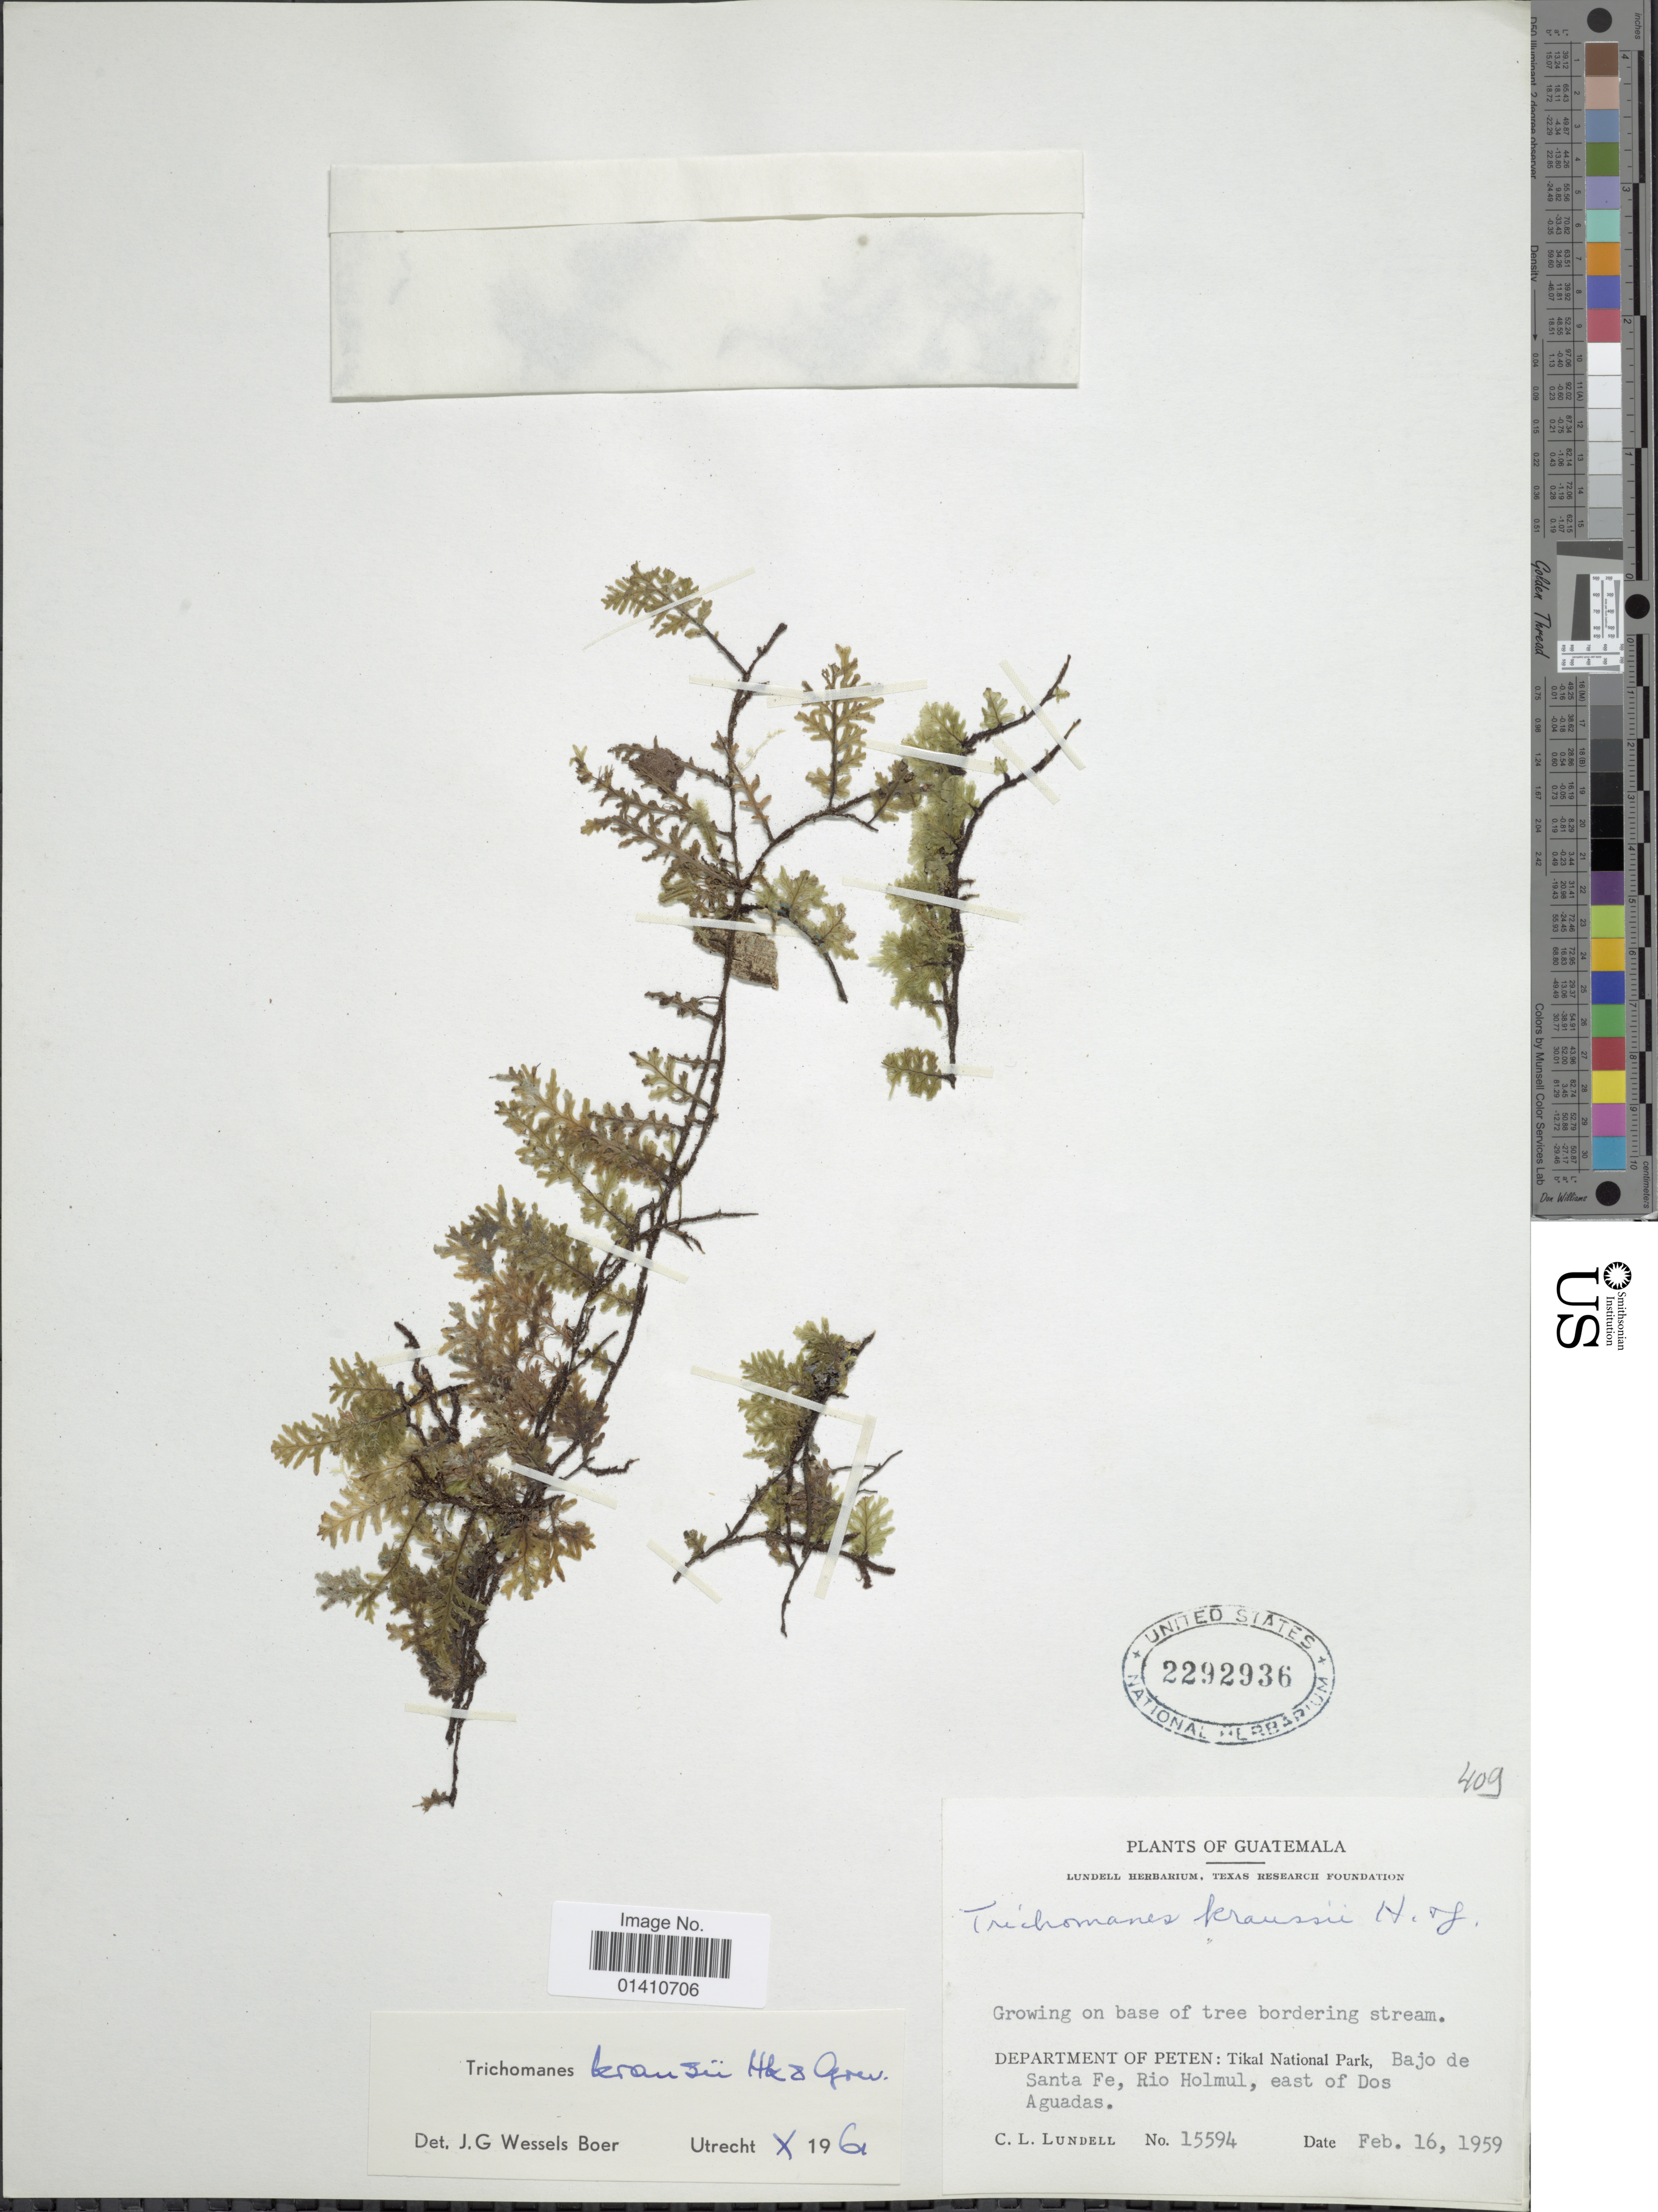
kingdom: Plantae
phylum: Tracheophyta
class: Polypodiopsida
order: Hymenophyllales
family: Hymenophyllaceae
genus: Didymoglossum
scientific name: Didymoglossum kraussii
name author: (Hook. & Grev.) C. Presl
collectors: C. L. Lundell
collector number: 15594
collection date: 1959-02-16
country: Guatemala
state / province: El Petén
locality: Department of Peten: Tikal National Park, Bajo de Santa Fe, Rio Holmul, east of Dos Aguadas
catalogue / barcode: US 2292936